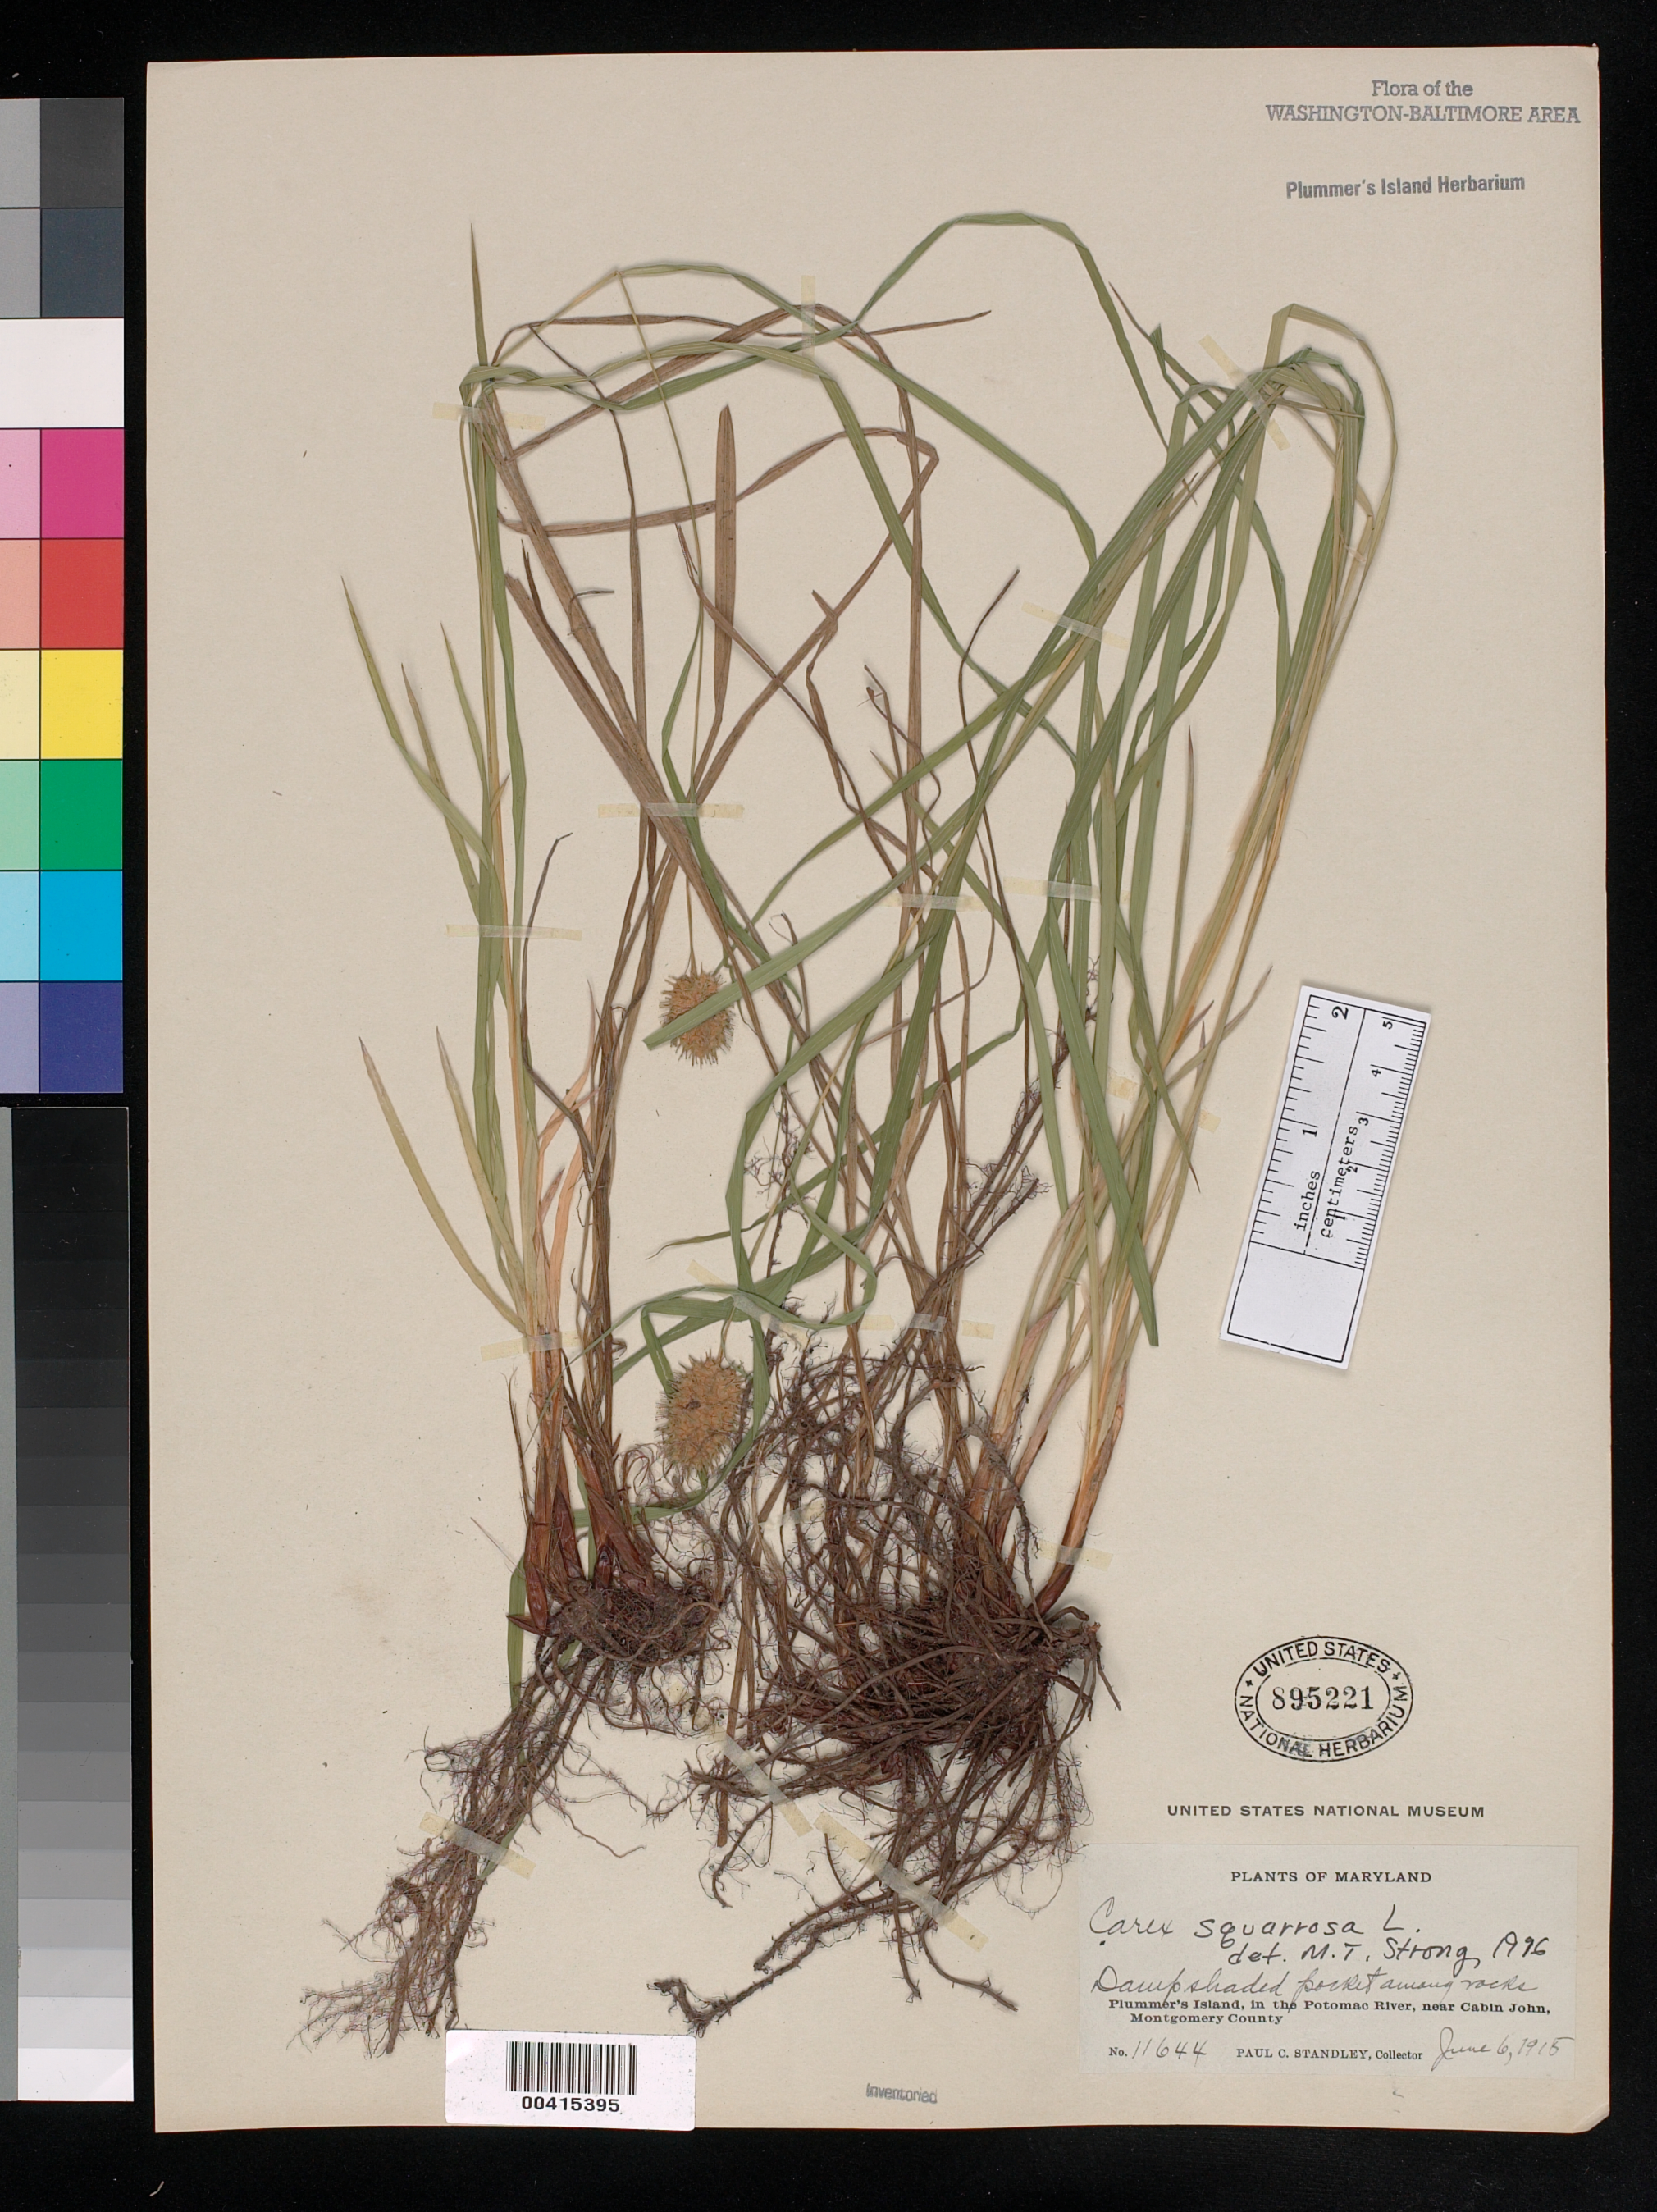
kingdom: Plantae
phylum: Tracheophyta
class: Liliopsida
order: Poales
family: Cyperaceae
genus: Carex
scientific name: Carex squarrosa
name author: L.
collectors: P. C. Standley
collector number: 11644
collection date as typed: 06 Jun 1915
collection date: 1915-06-06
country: United States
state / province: Maryland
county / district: Montgomery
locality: Plummer's Island, mainland C. & O. Canal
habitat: Damp shaded pocket among rocks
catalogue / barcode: US 895221